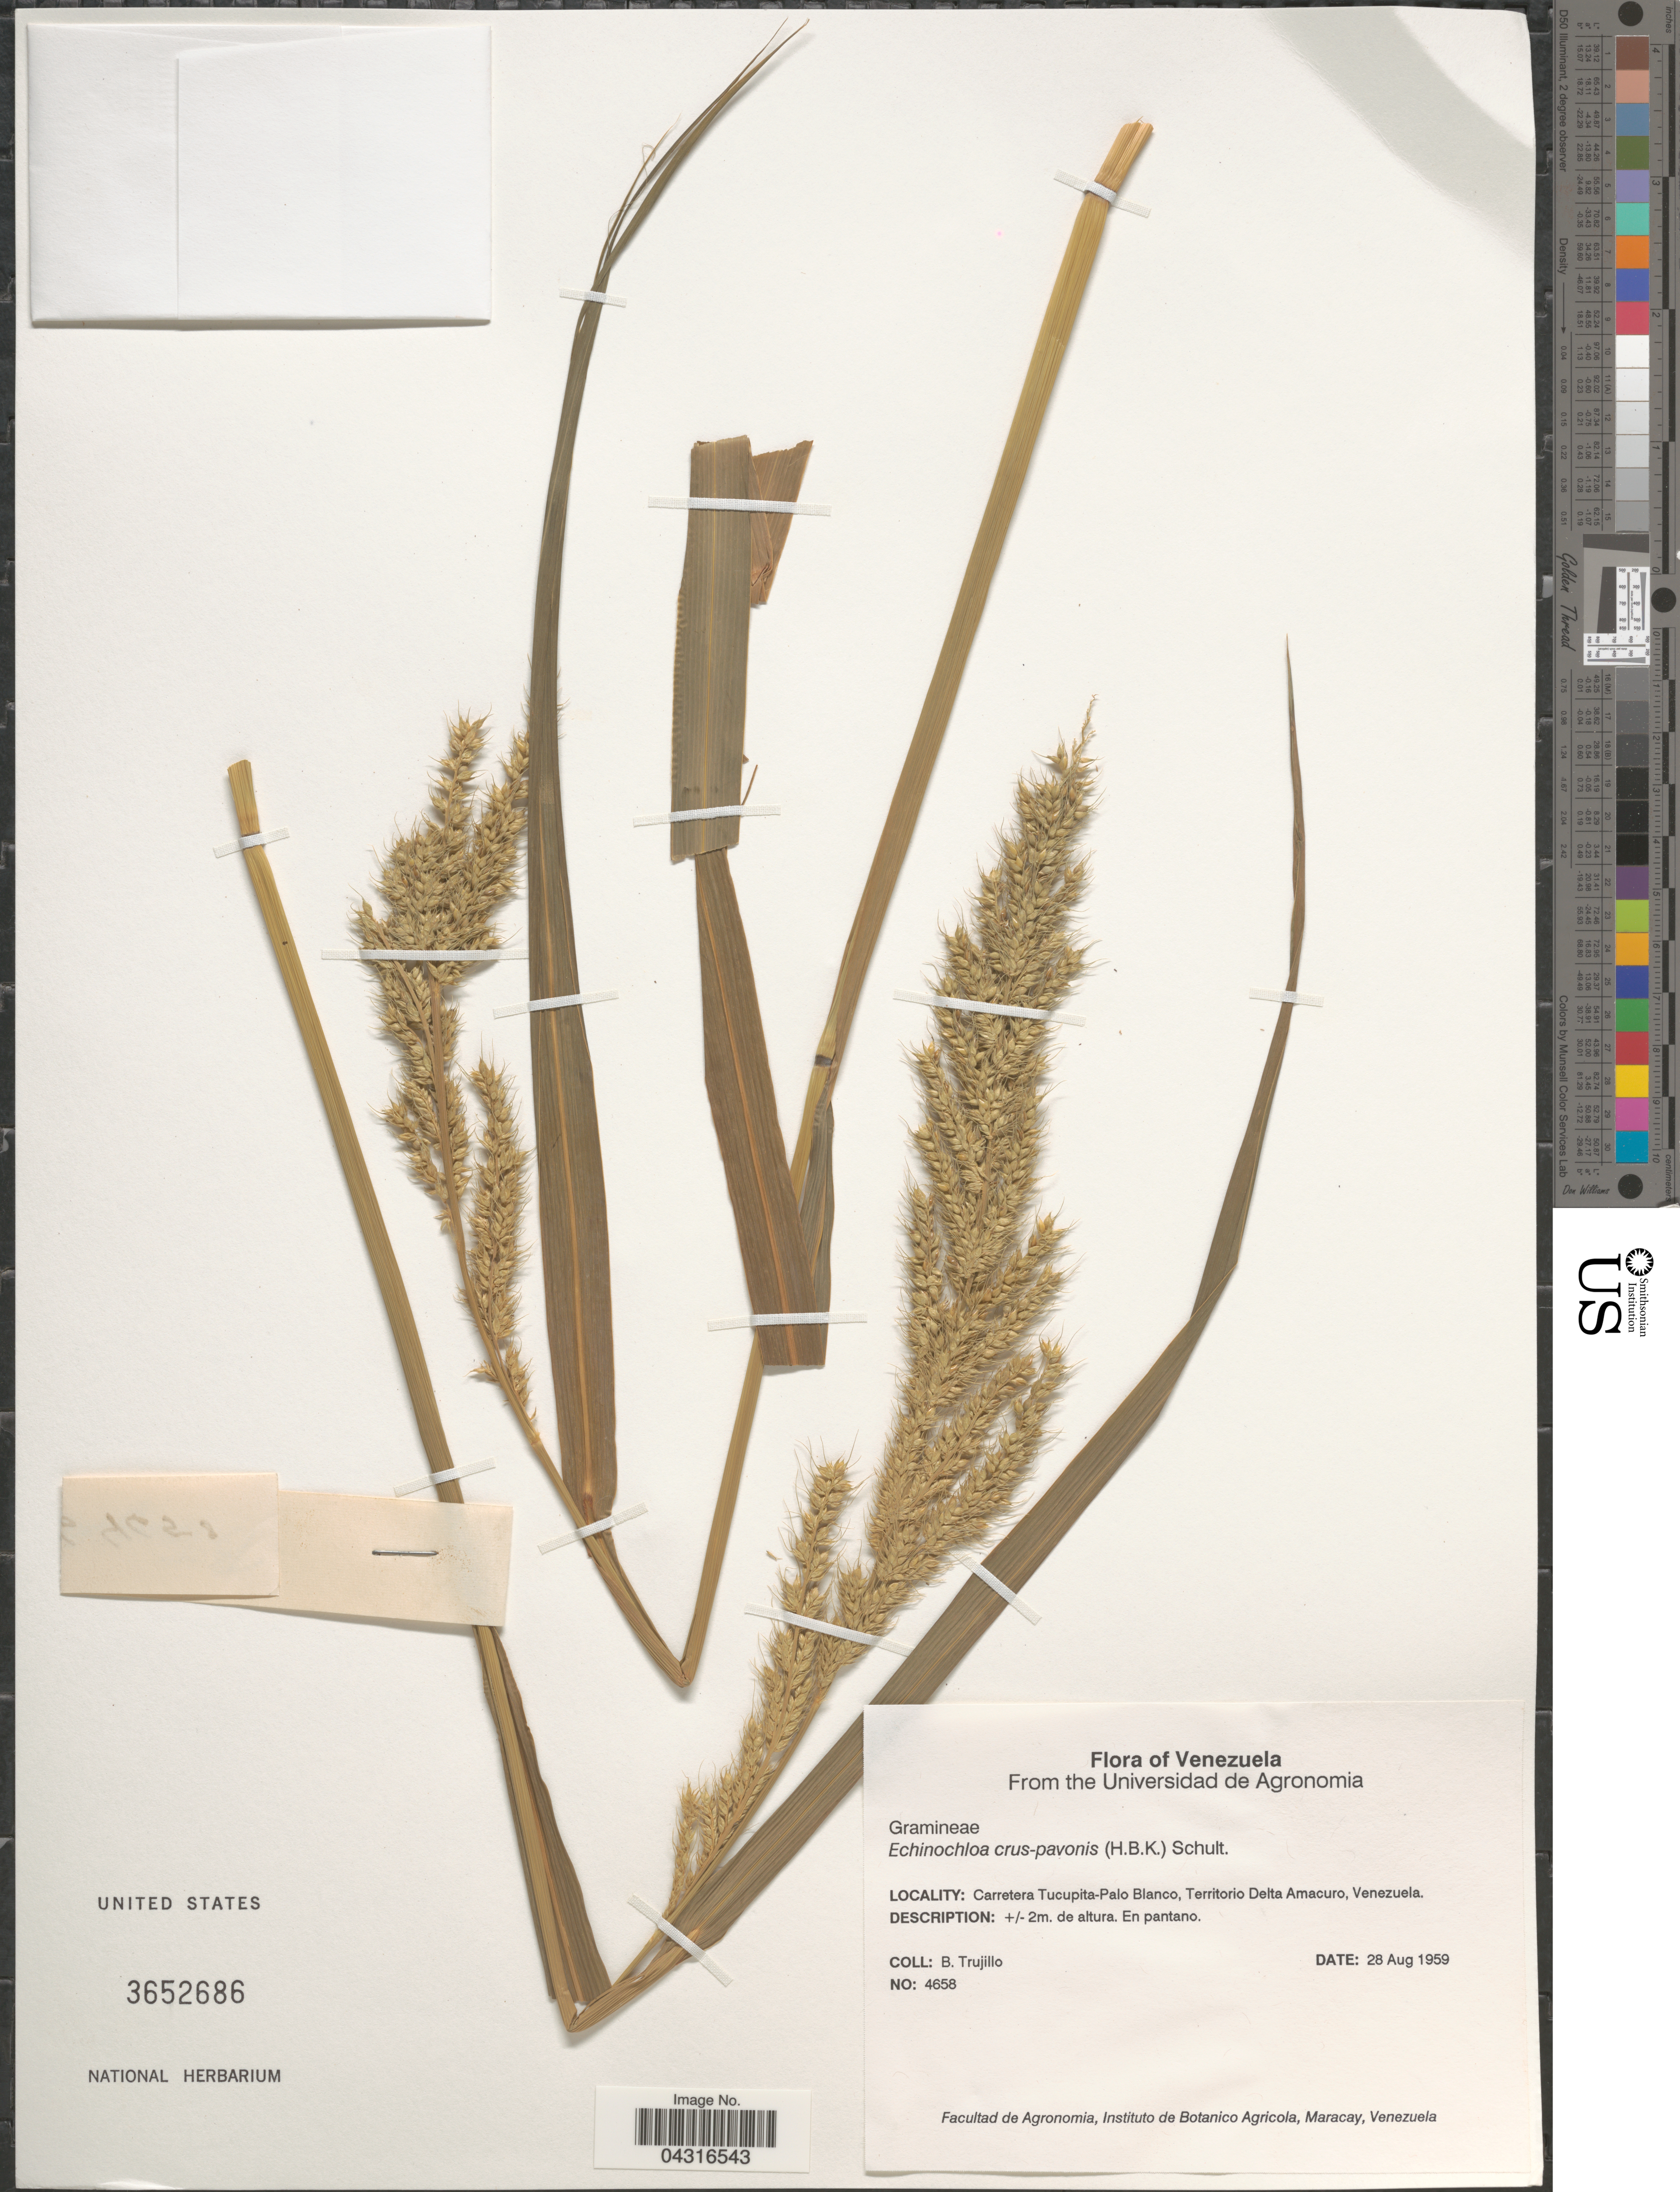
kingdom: Plantae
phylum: Tracheophyta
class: Liliopsida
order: Poales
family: Poaceae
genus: Echinochloa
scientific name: Echinochloa crus-pavonis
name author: (Kunth) Schult.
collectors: B. Trujillo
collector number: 4658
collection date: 1959-08-28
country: Venezuela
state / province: Delta Amacuro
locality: Carretera Tucupita- Palo Blanco.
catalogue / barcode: US 3652686